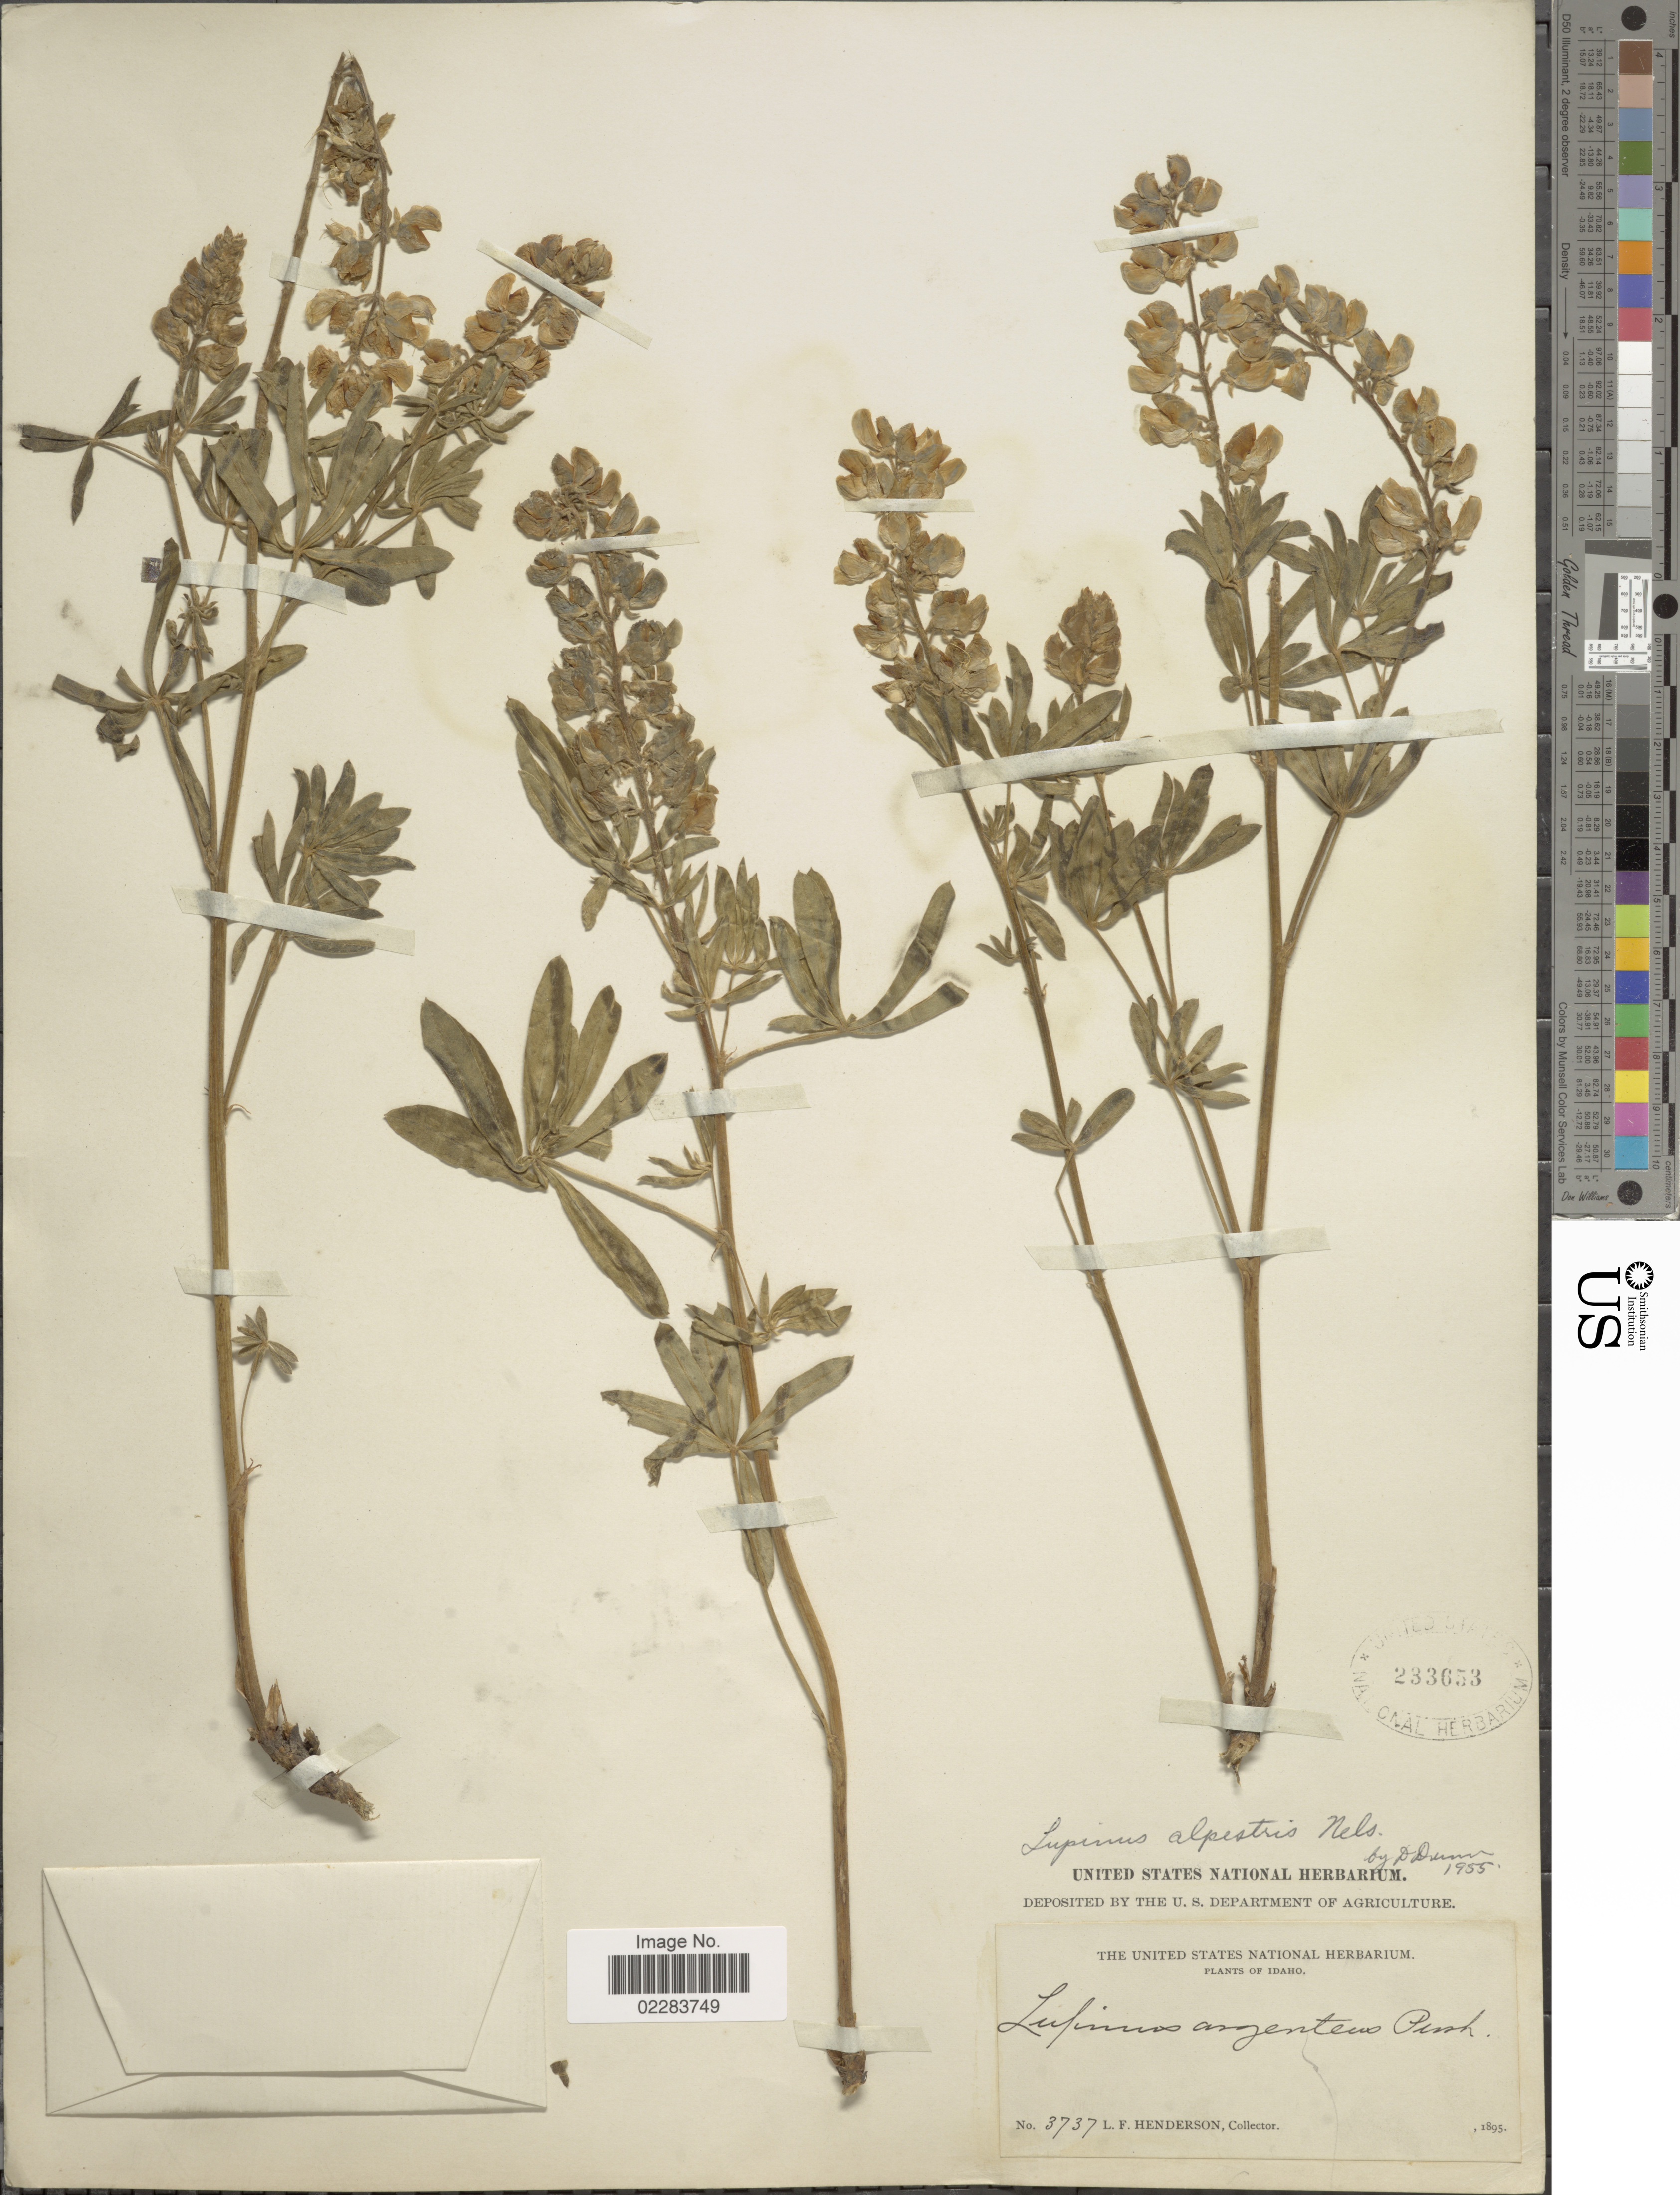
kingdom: Plantae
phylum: Tracheophyta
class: Magnoliopsida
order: Fabales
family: Fabaceae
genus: Lupinus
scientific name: Lupinus alpestris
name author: A. Nelson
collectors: L. Henderson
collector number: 3737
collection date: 1895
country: United States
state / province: Idaho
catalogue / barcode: US 233653